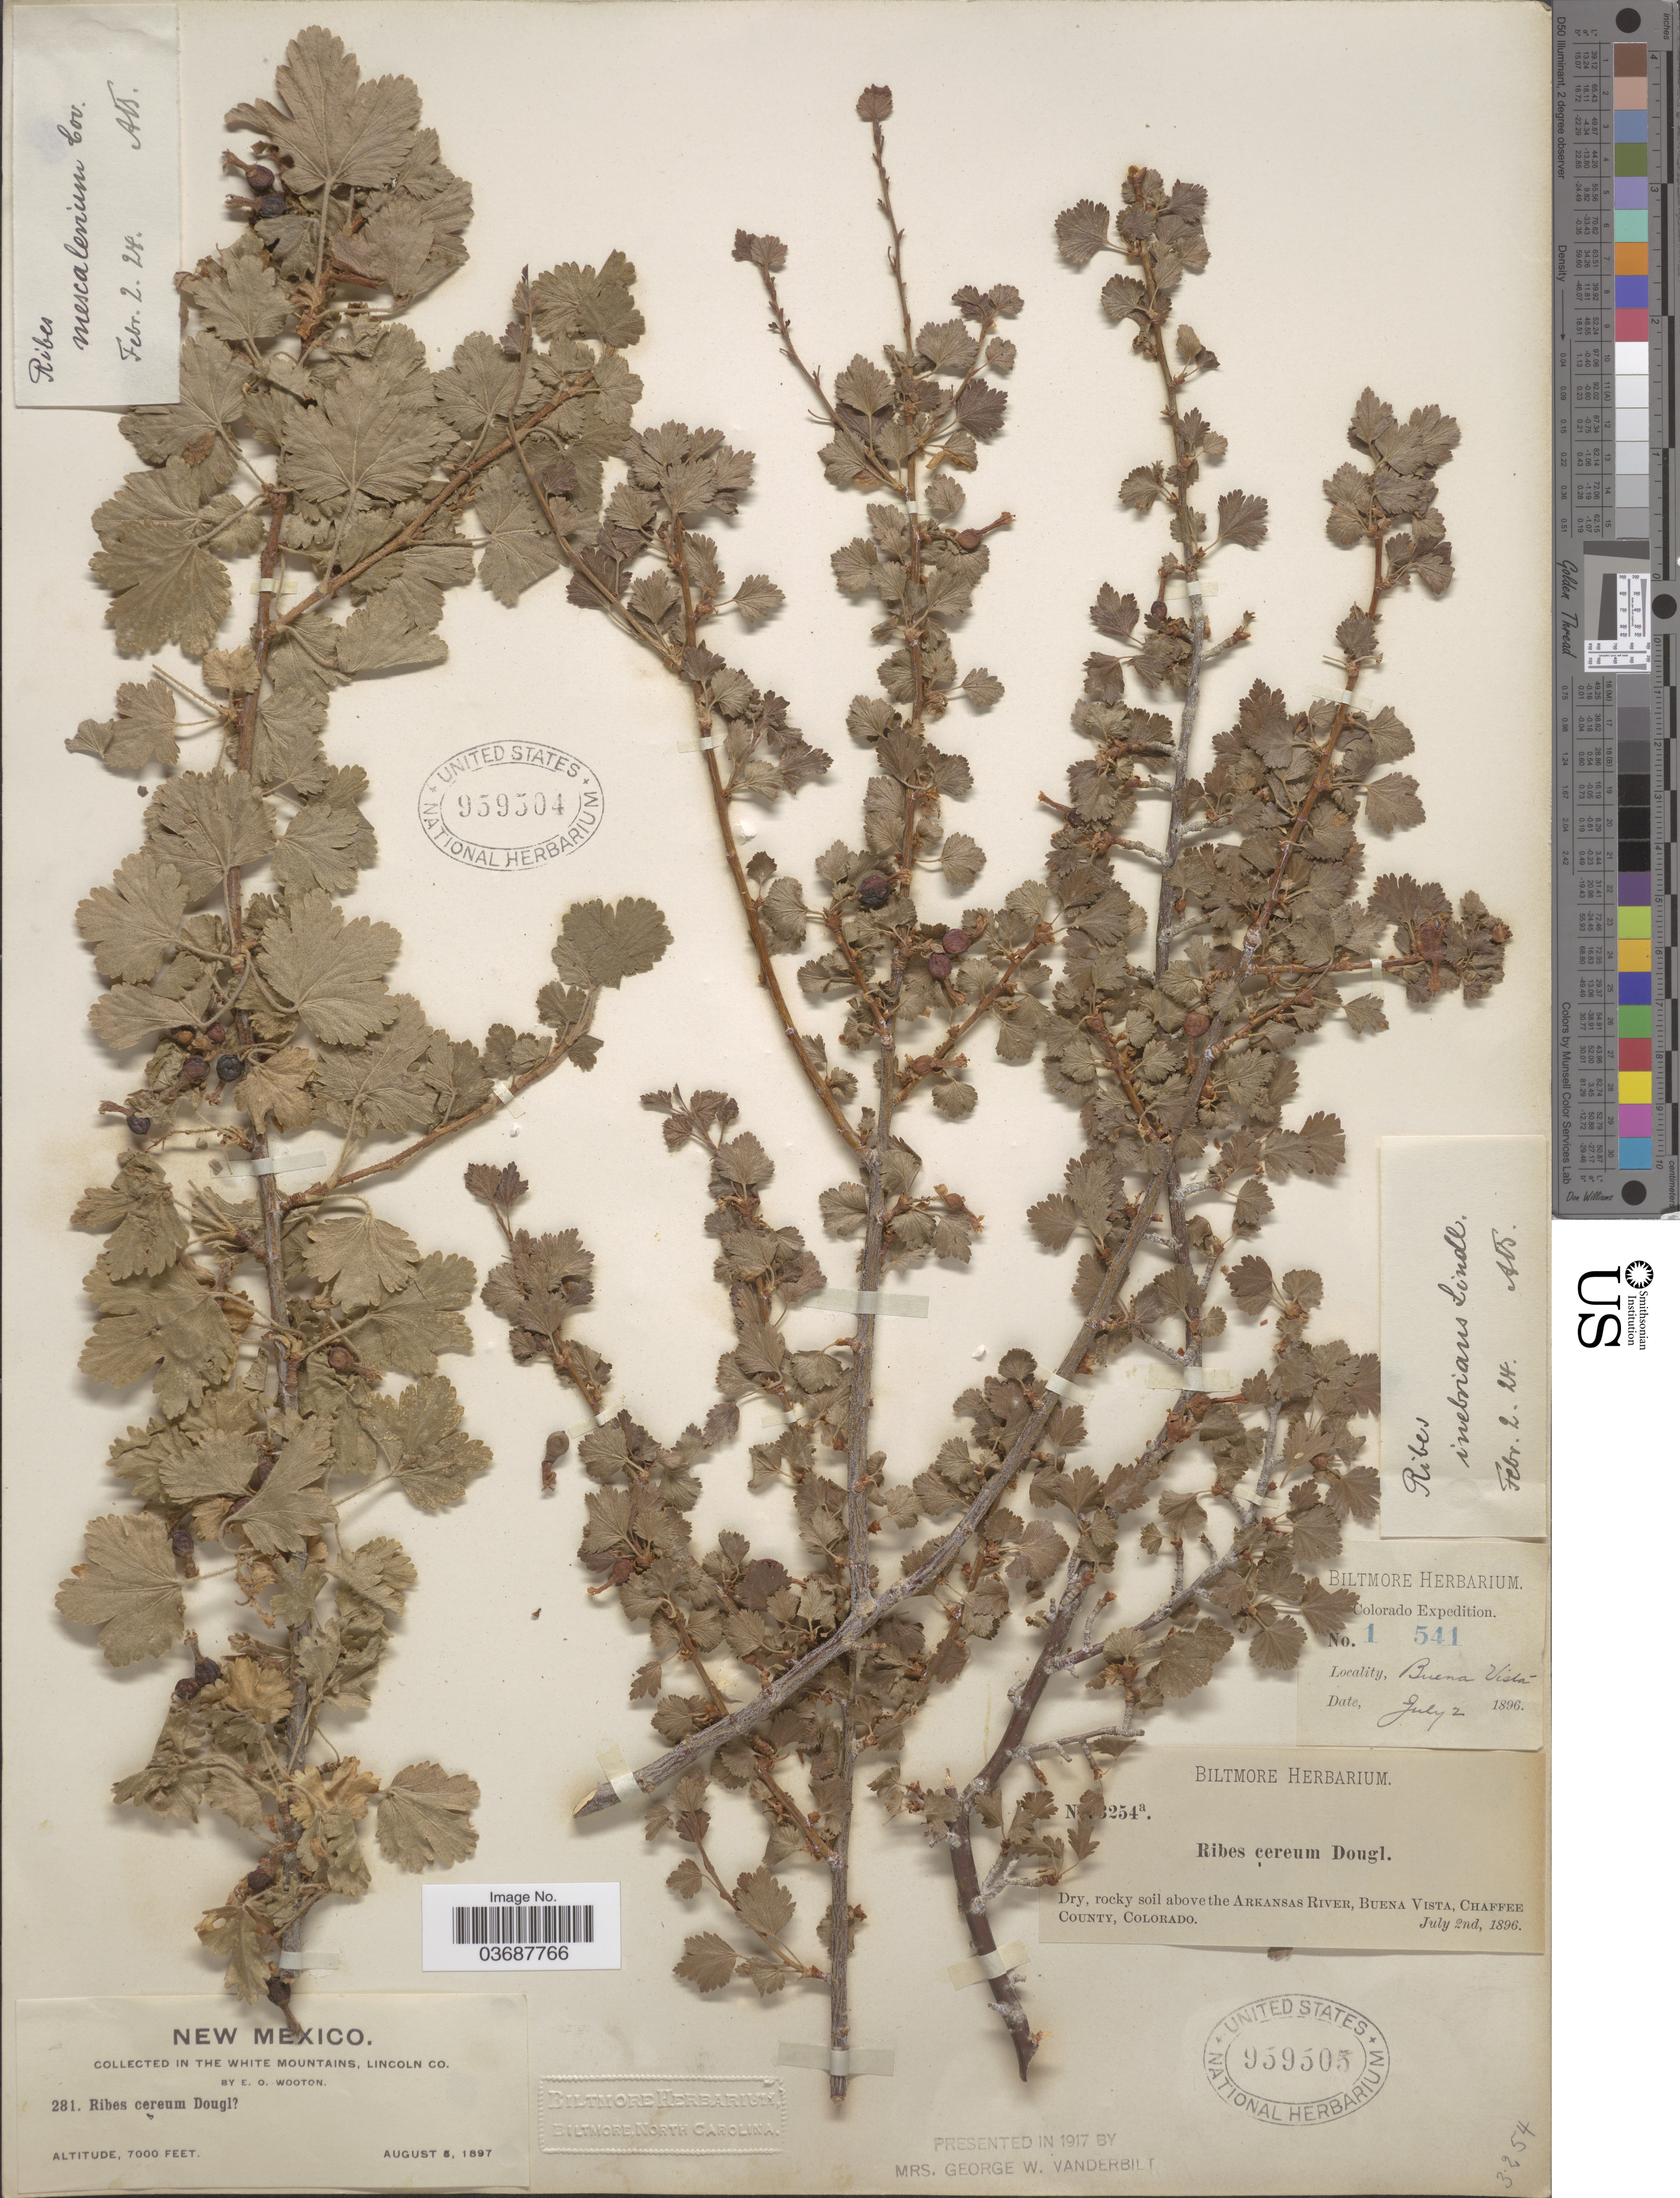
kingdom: Plantae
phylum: Tracheophyta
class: Magnoliopsida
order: Saxifragales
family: Grossulariaceae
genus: Ribes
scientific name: Ribes inebrians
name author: Lindl.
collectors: ex herb. Biltmore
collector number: !254a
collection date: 1896-07-02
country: United States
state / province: Colorado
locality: Dry, rocky soil above the Arkansas River, Buena Vista, Chaffee County.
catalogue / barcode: US 959505-2